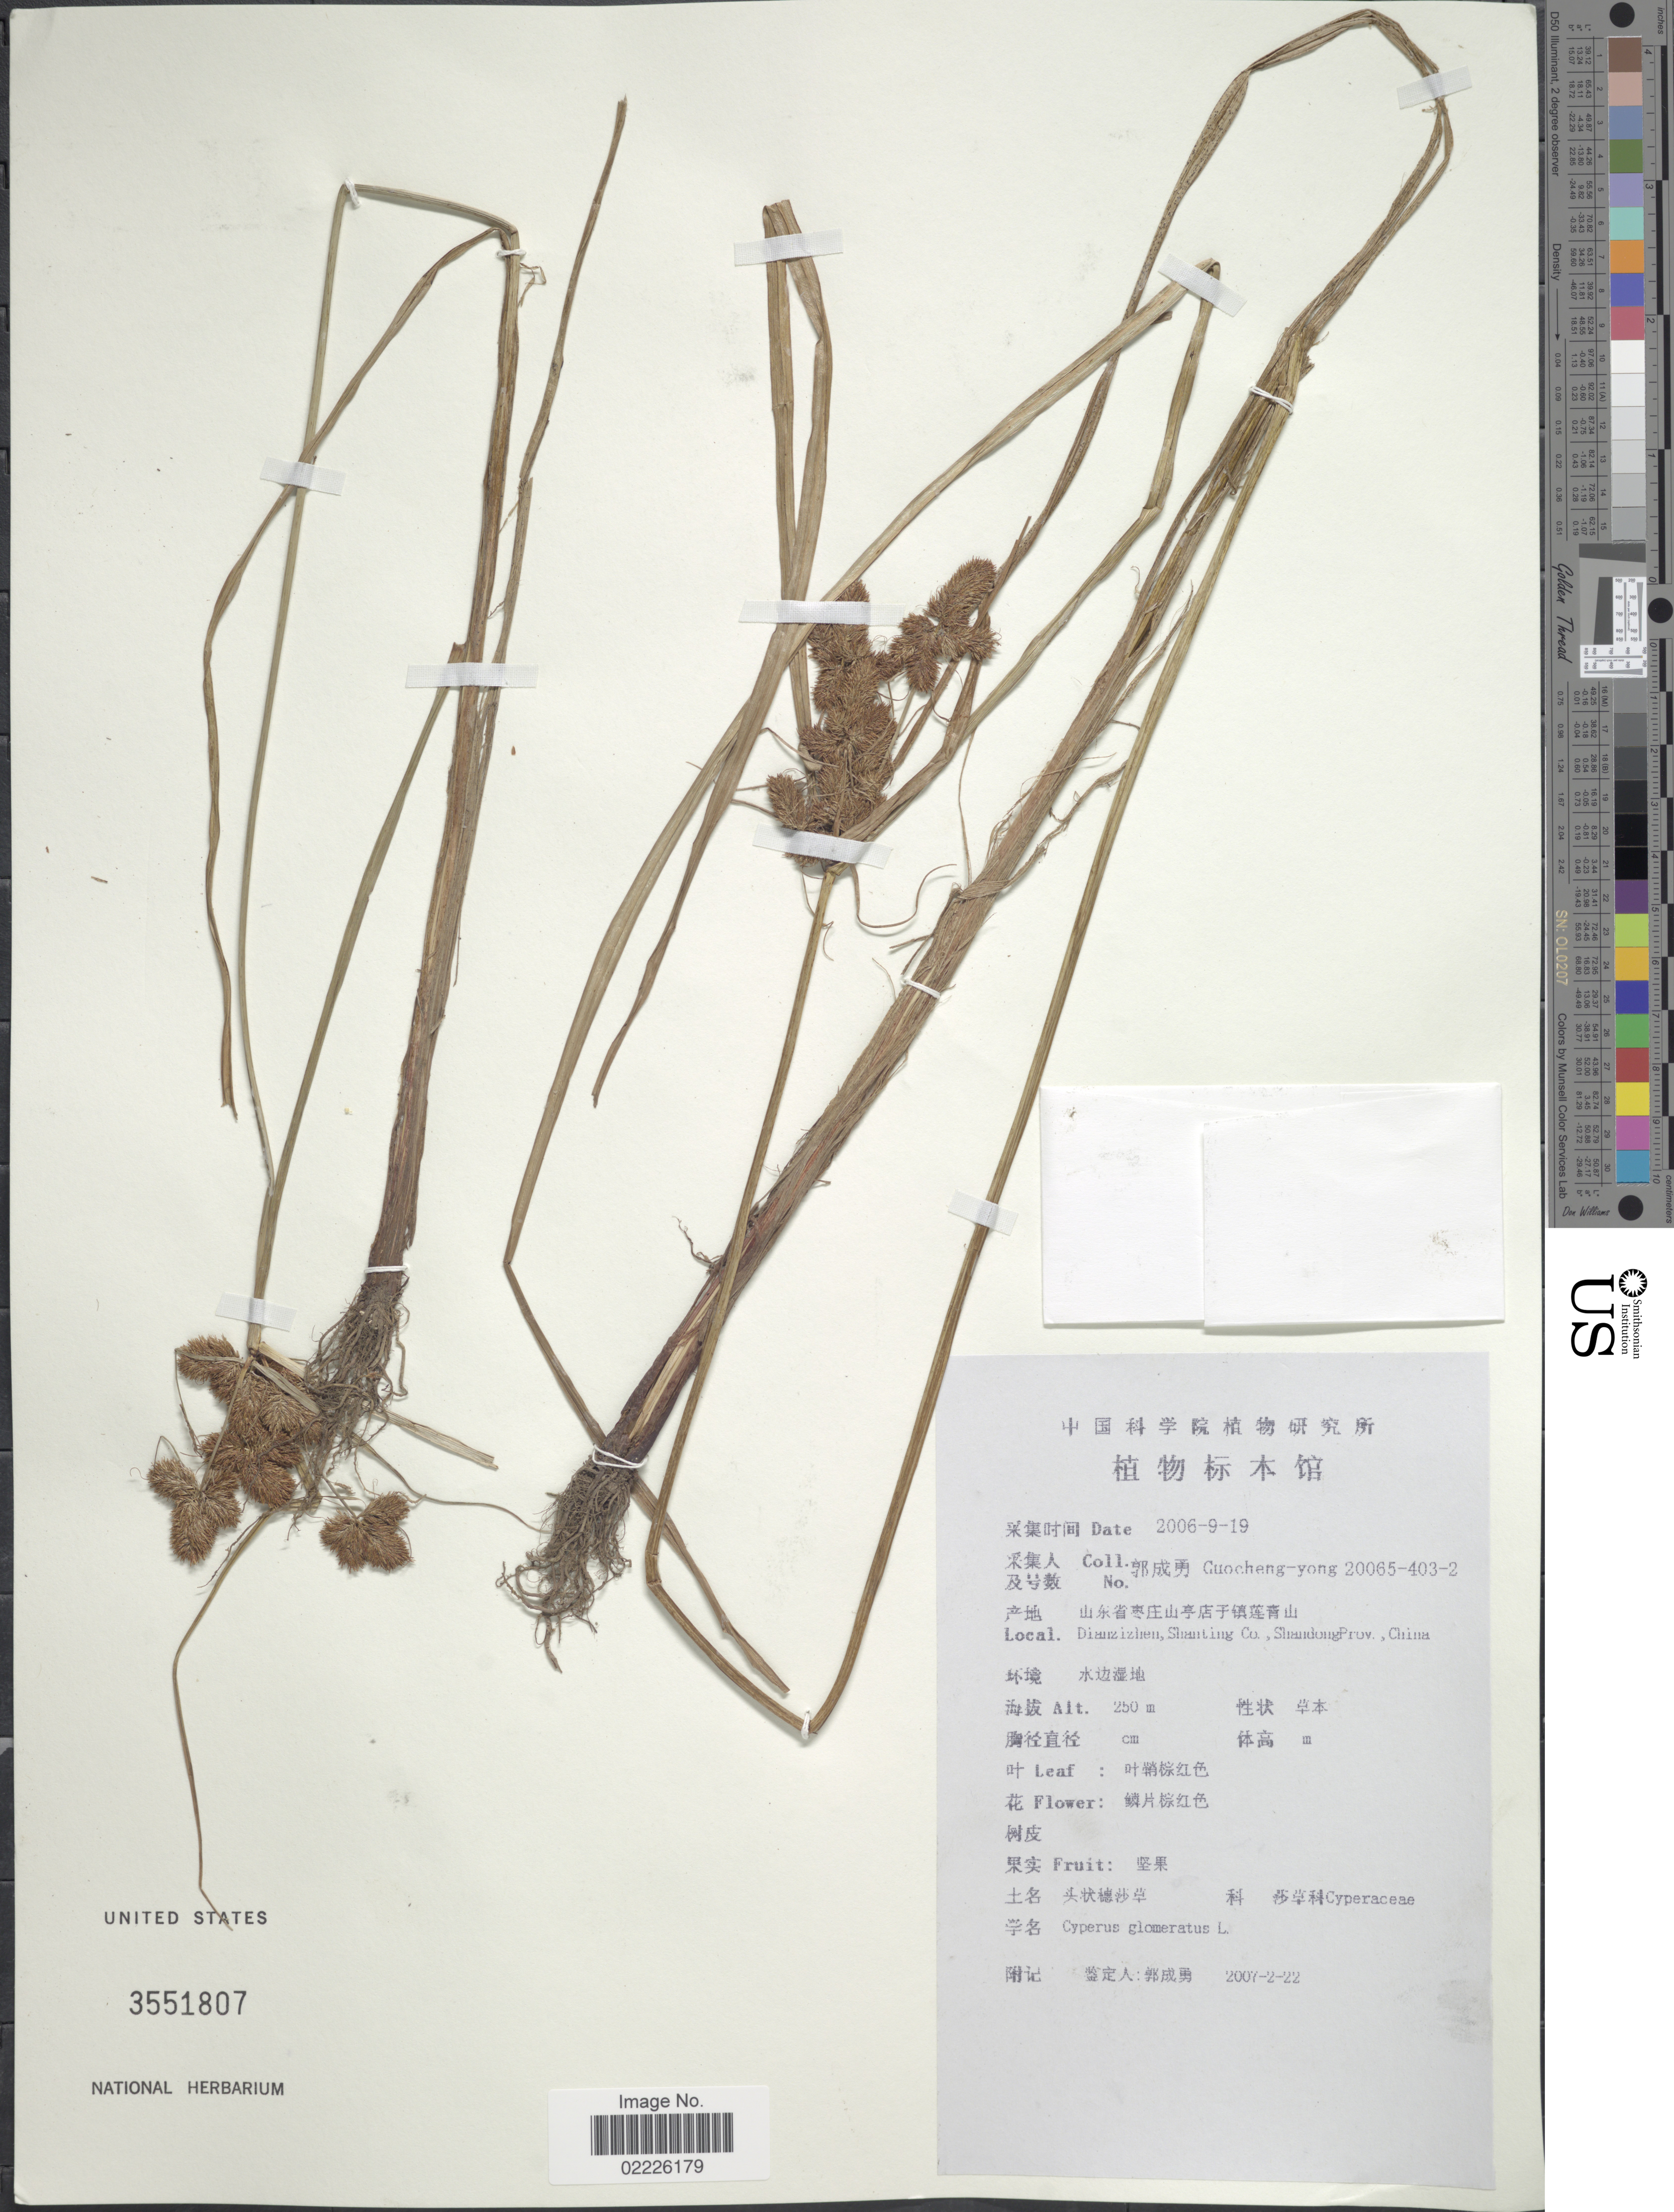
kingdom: Plantae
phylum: Tracheophyta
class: Liliopsida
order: Poales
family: Cyperaceae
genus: Cyperus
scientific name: Cyperus glomeratus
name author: L.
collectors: Guo cheng-yong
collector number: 200654032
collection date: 2006-09-19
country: China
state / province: Shandong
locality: Dianzizhen, Shanting Co., Shandong Prov., China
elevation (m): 250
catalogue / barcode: US 3551807